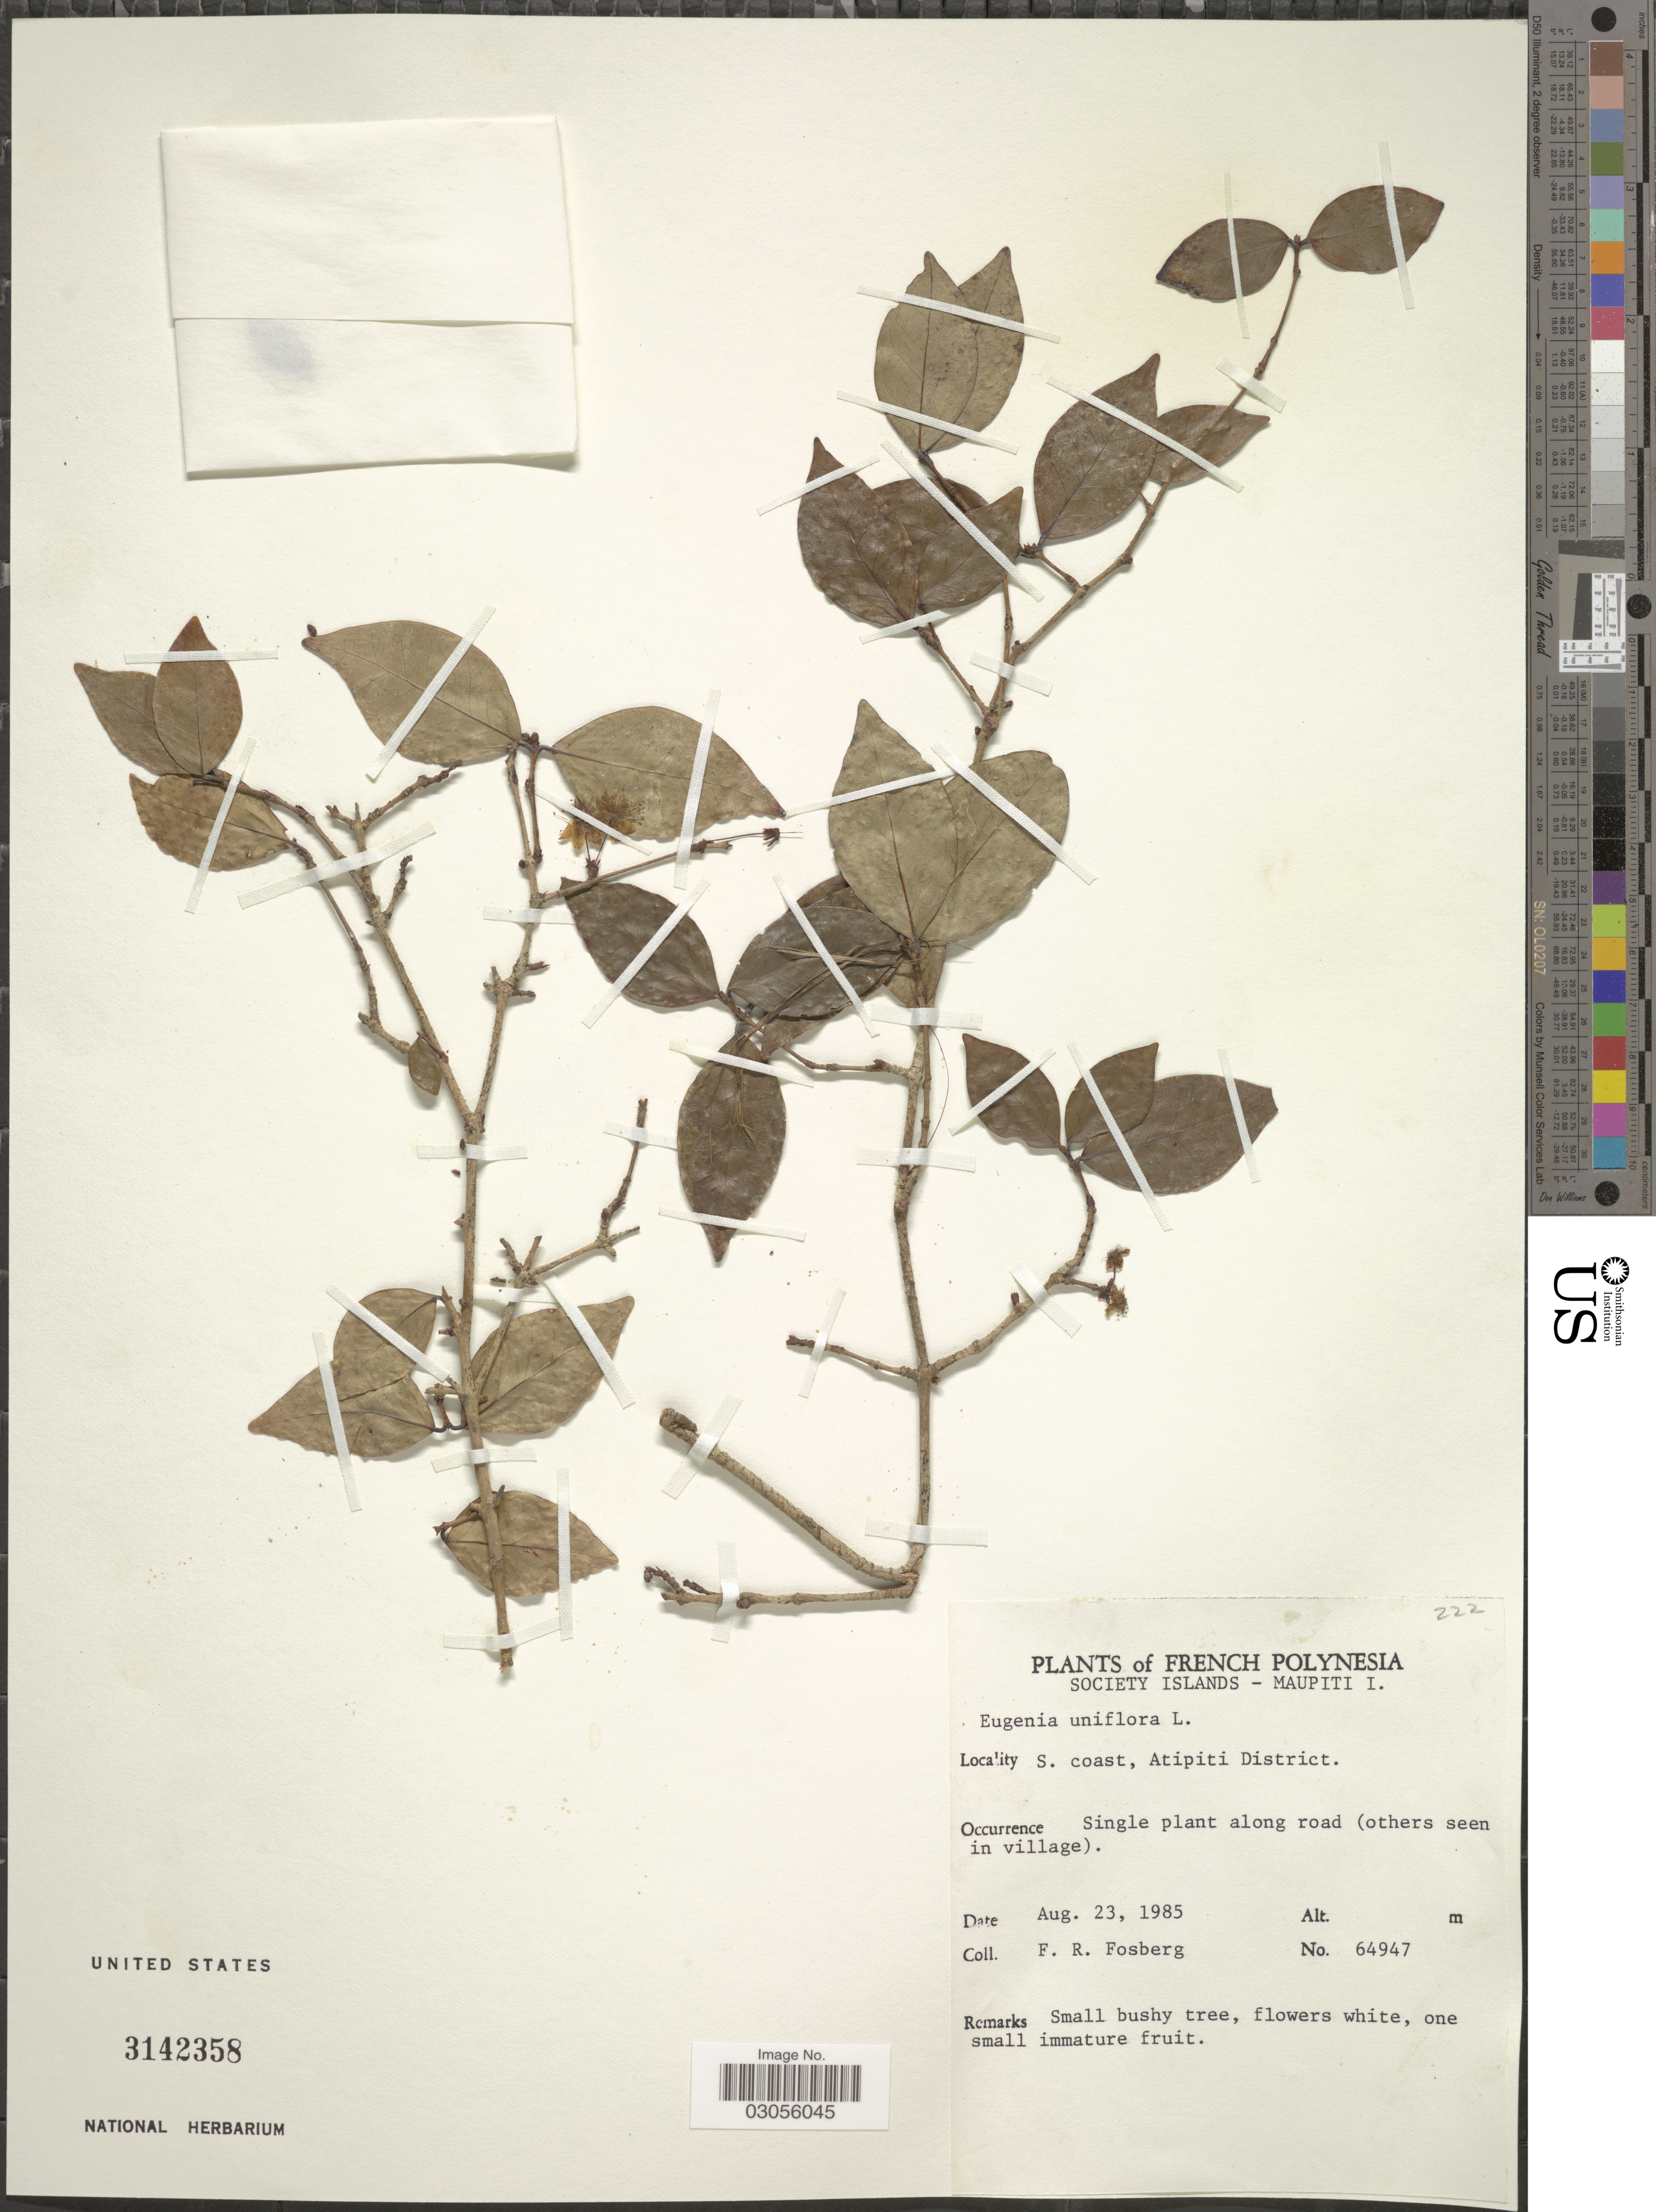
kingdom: Plantae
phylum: Tracheophyta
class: Magnoliopsida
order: Myrtales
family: Myrtaceae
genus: Eugenia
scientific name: Eugenia uniflora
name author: L.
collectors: F. R. Fosberg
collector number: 64947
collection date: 1985-08-23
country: French Polynesia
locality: Society Islands - Maupiti I. S. coast, Atipiti District.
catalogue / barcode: US 3142358